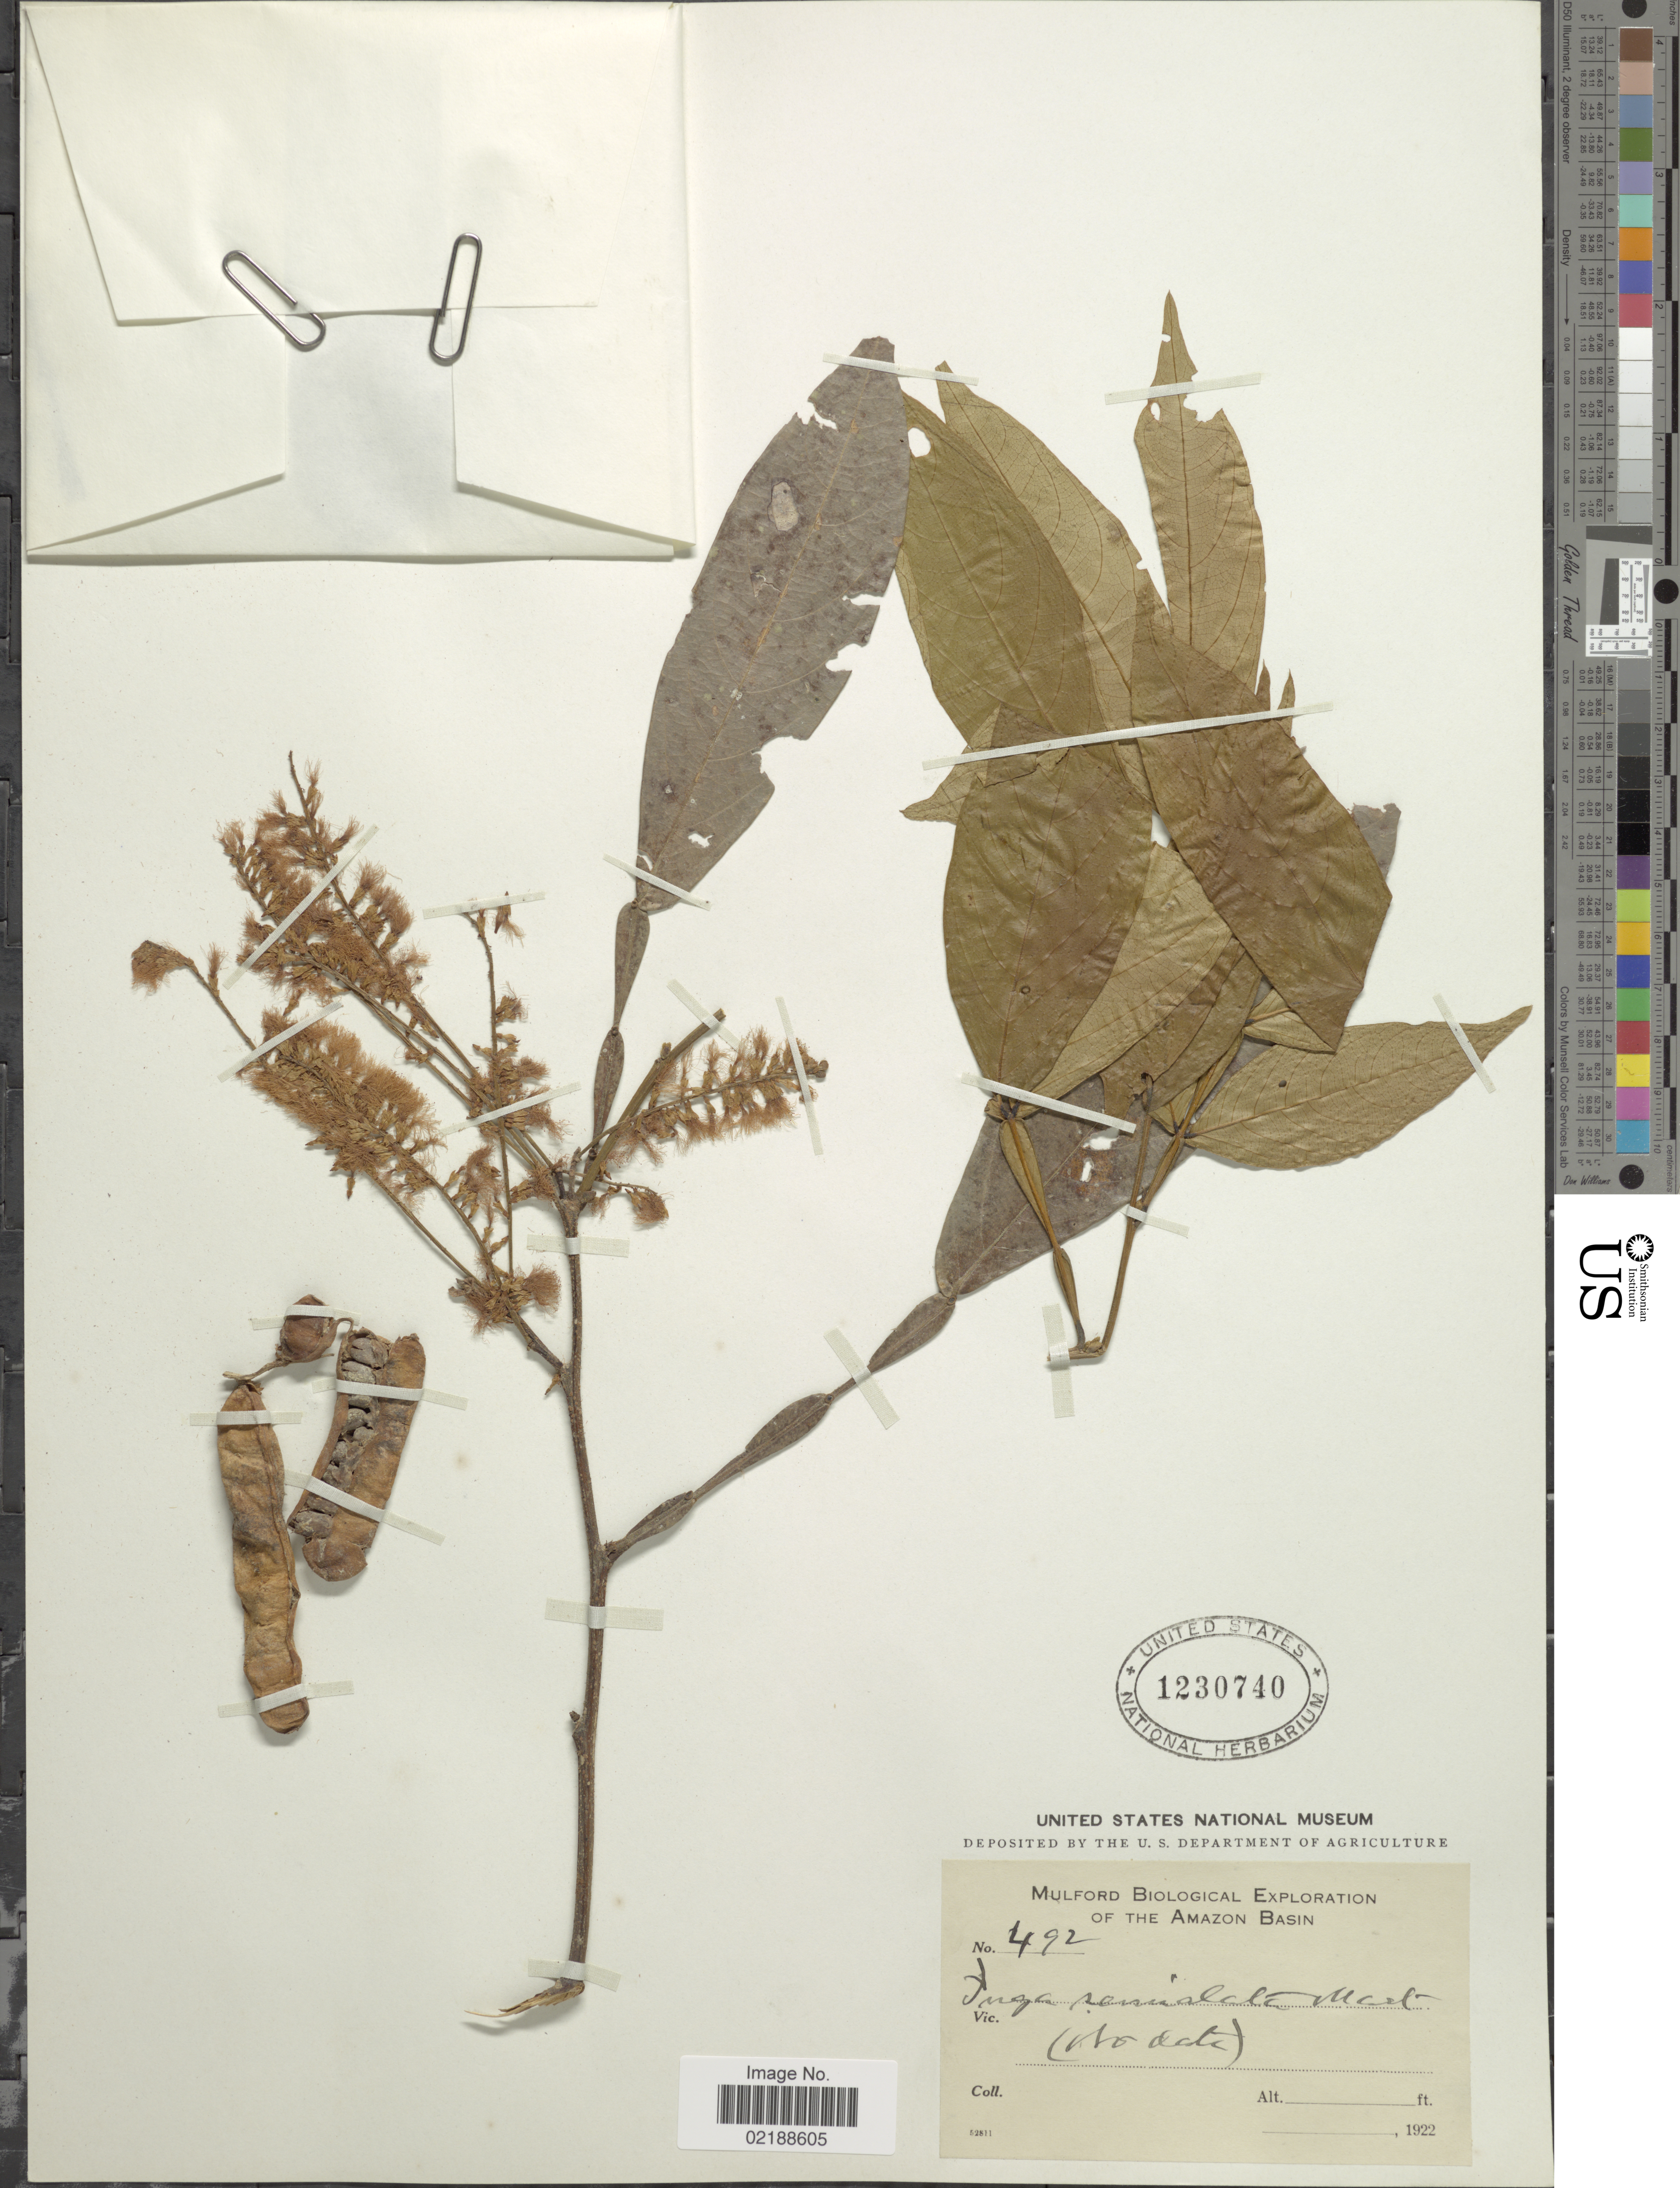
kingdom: Plantae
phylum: Tracheophyta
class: Magnoliopsida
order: Fabales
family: Fabaceae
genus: Inga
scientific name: Inga marginata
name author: Willd.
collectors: Mulford Biological Exploration of the Amazon Basin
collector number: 492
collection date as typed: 1922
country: Bolivia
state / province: La Paz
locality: Amazon Basin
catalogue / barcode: US 1230740